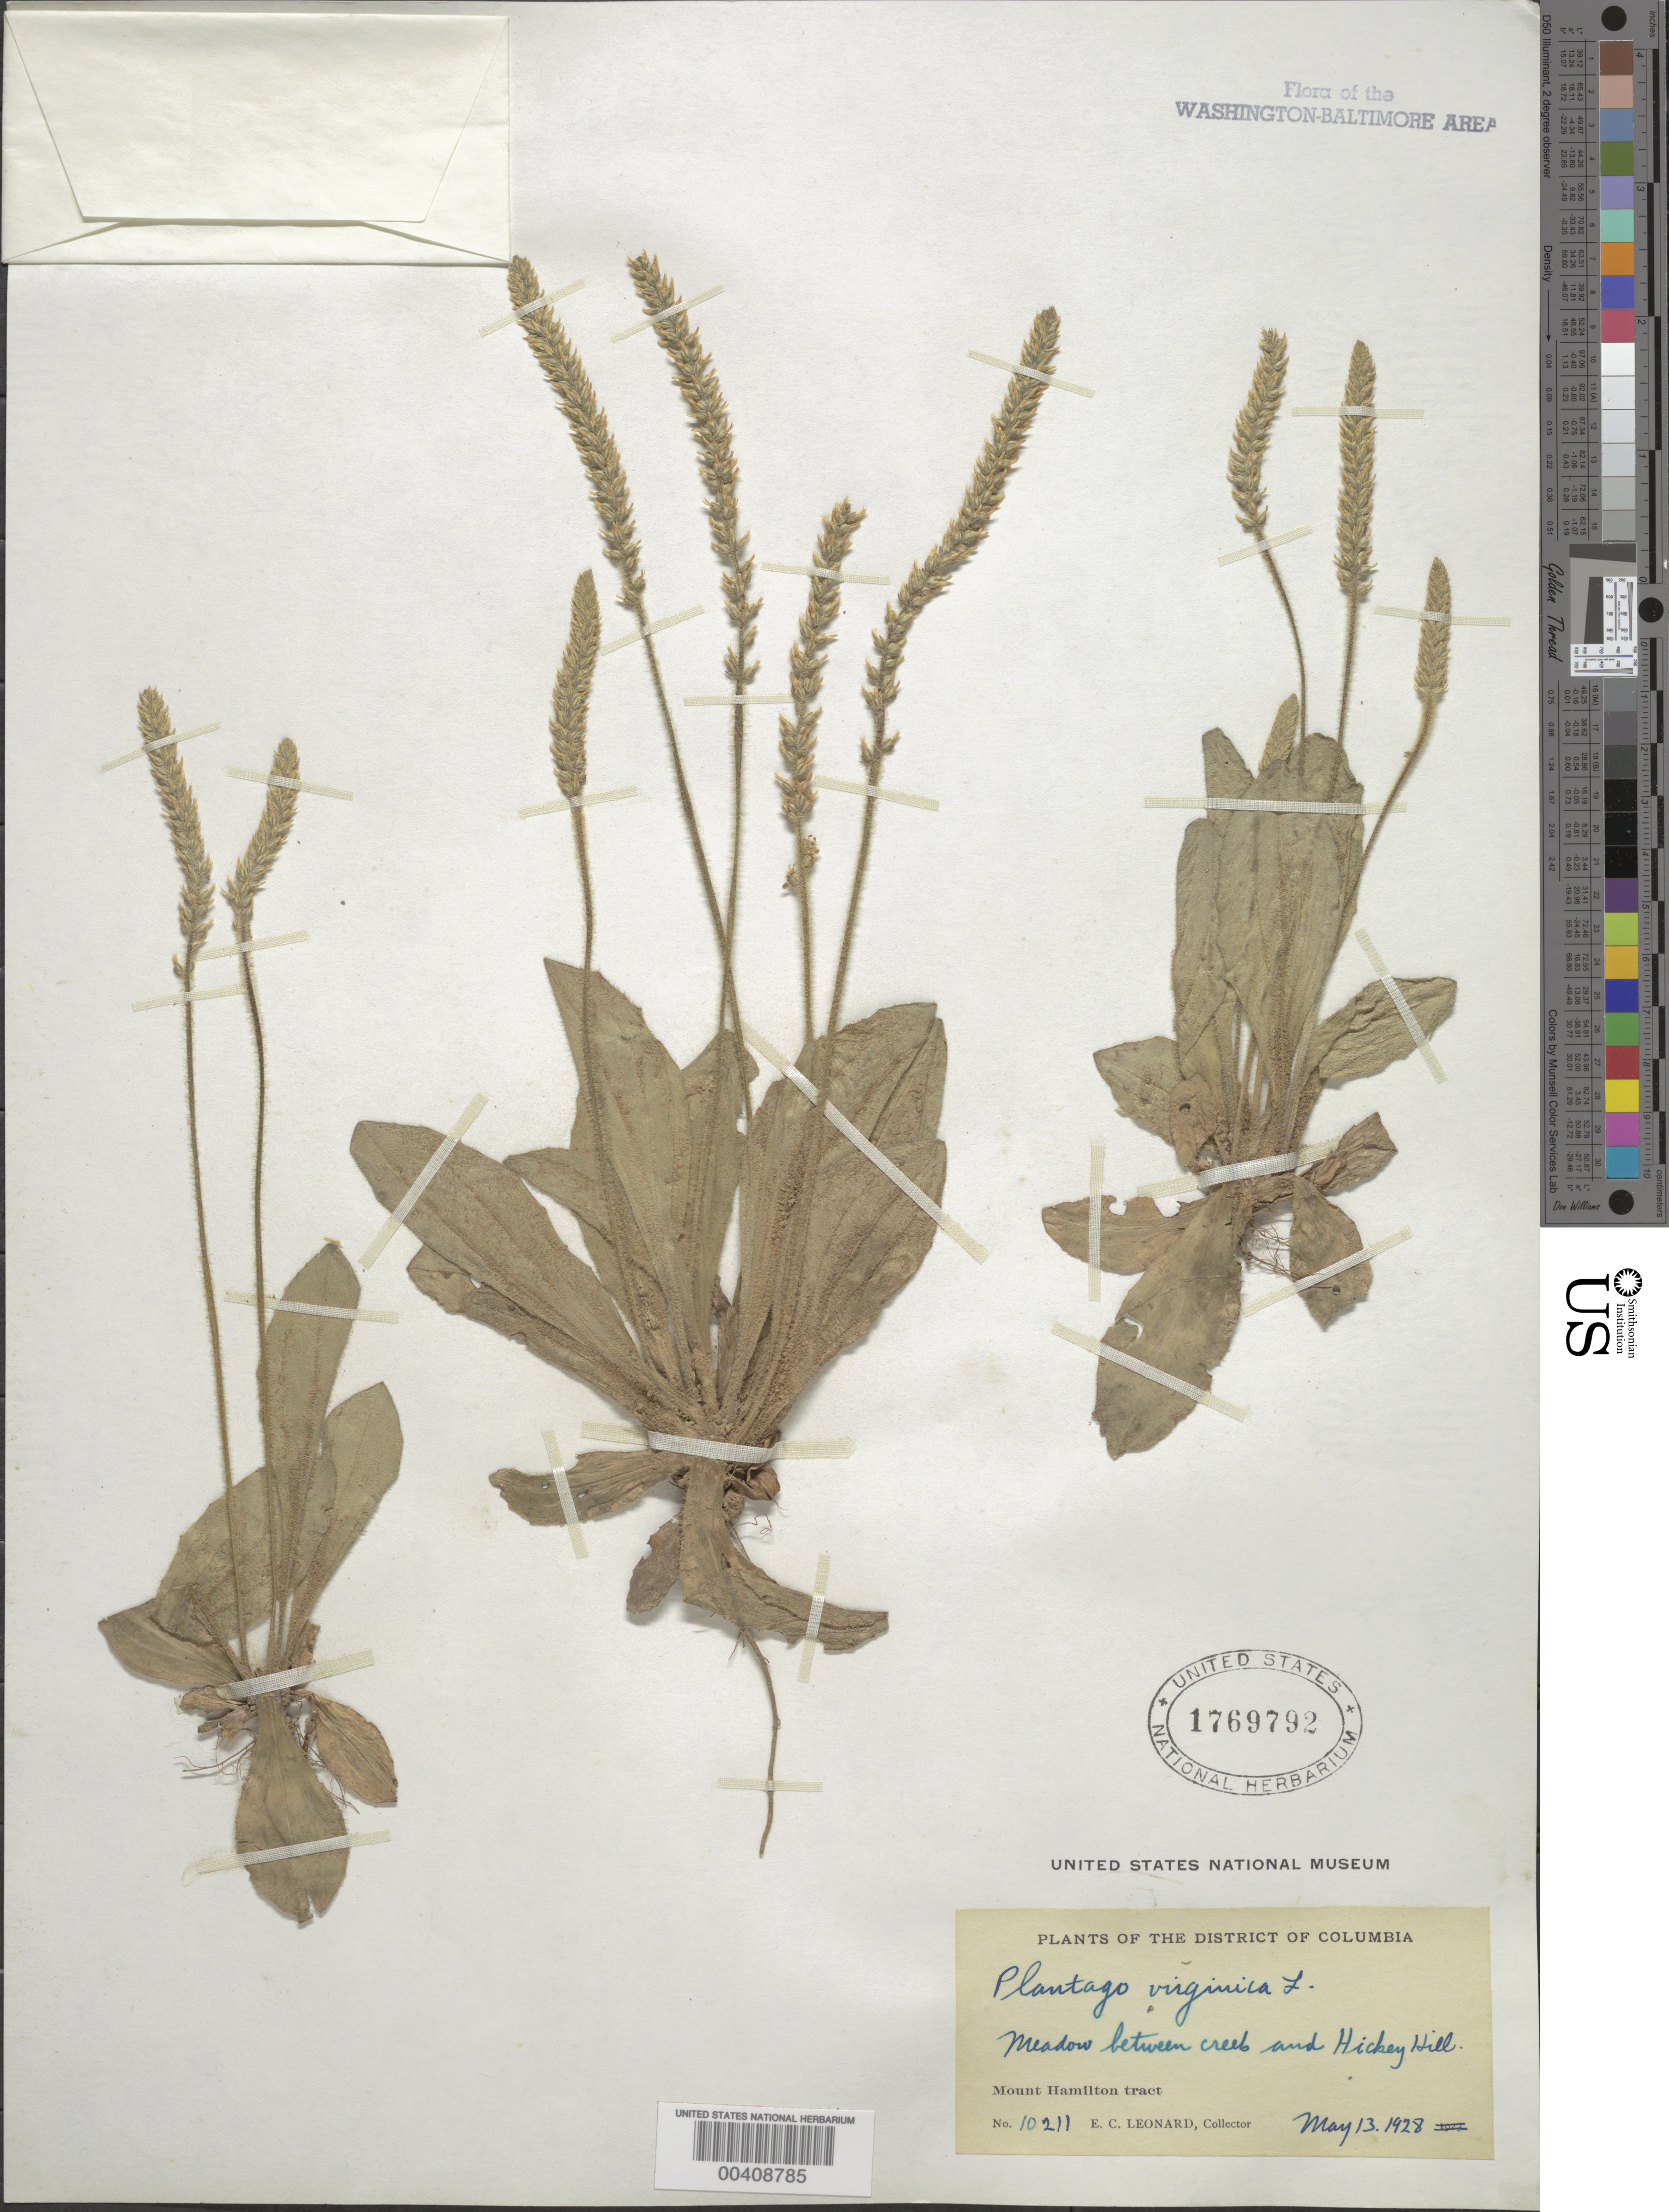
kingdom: Plantae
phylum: Tracheophyta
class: Magnoliopsida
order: Lamiales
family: Plantaginaceae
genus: Plantago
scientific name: Plantago virginica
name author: L.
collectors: E. C. Leonard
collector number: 10211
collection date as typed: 13 May 1928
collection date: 1928-05-13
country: United States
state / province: District of Columbia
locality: Mt. Hamilton Tract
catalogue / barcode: US 1769792